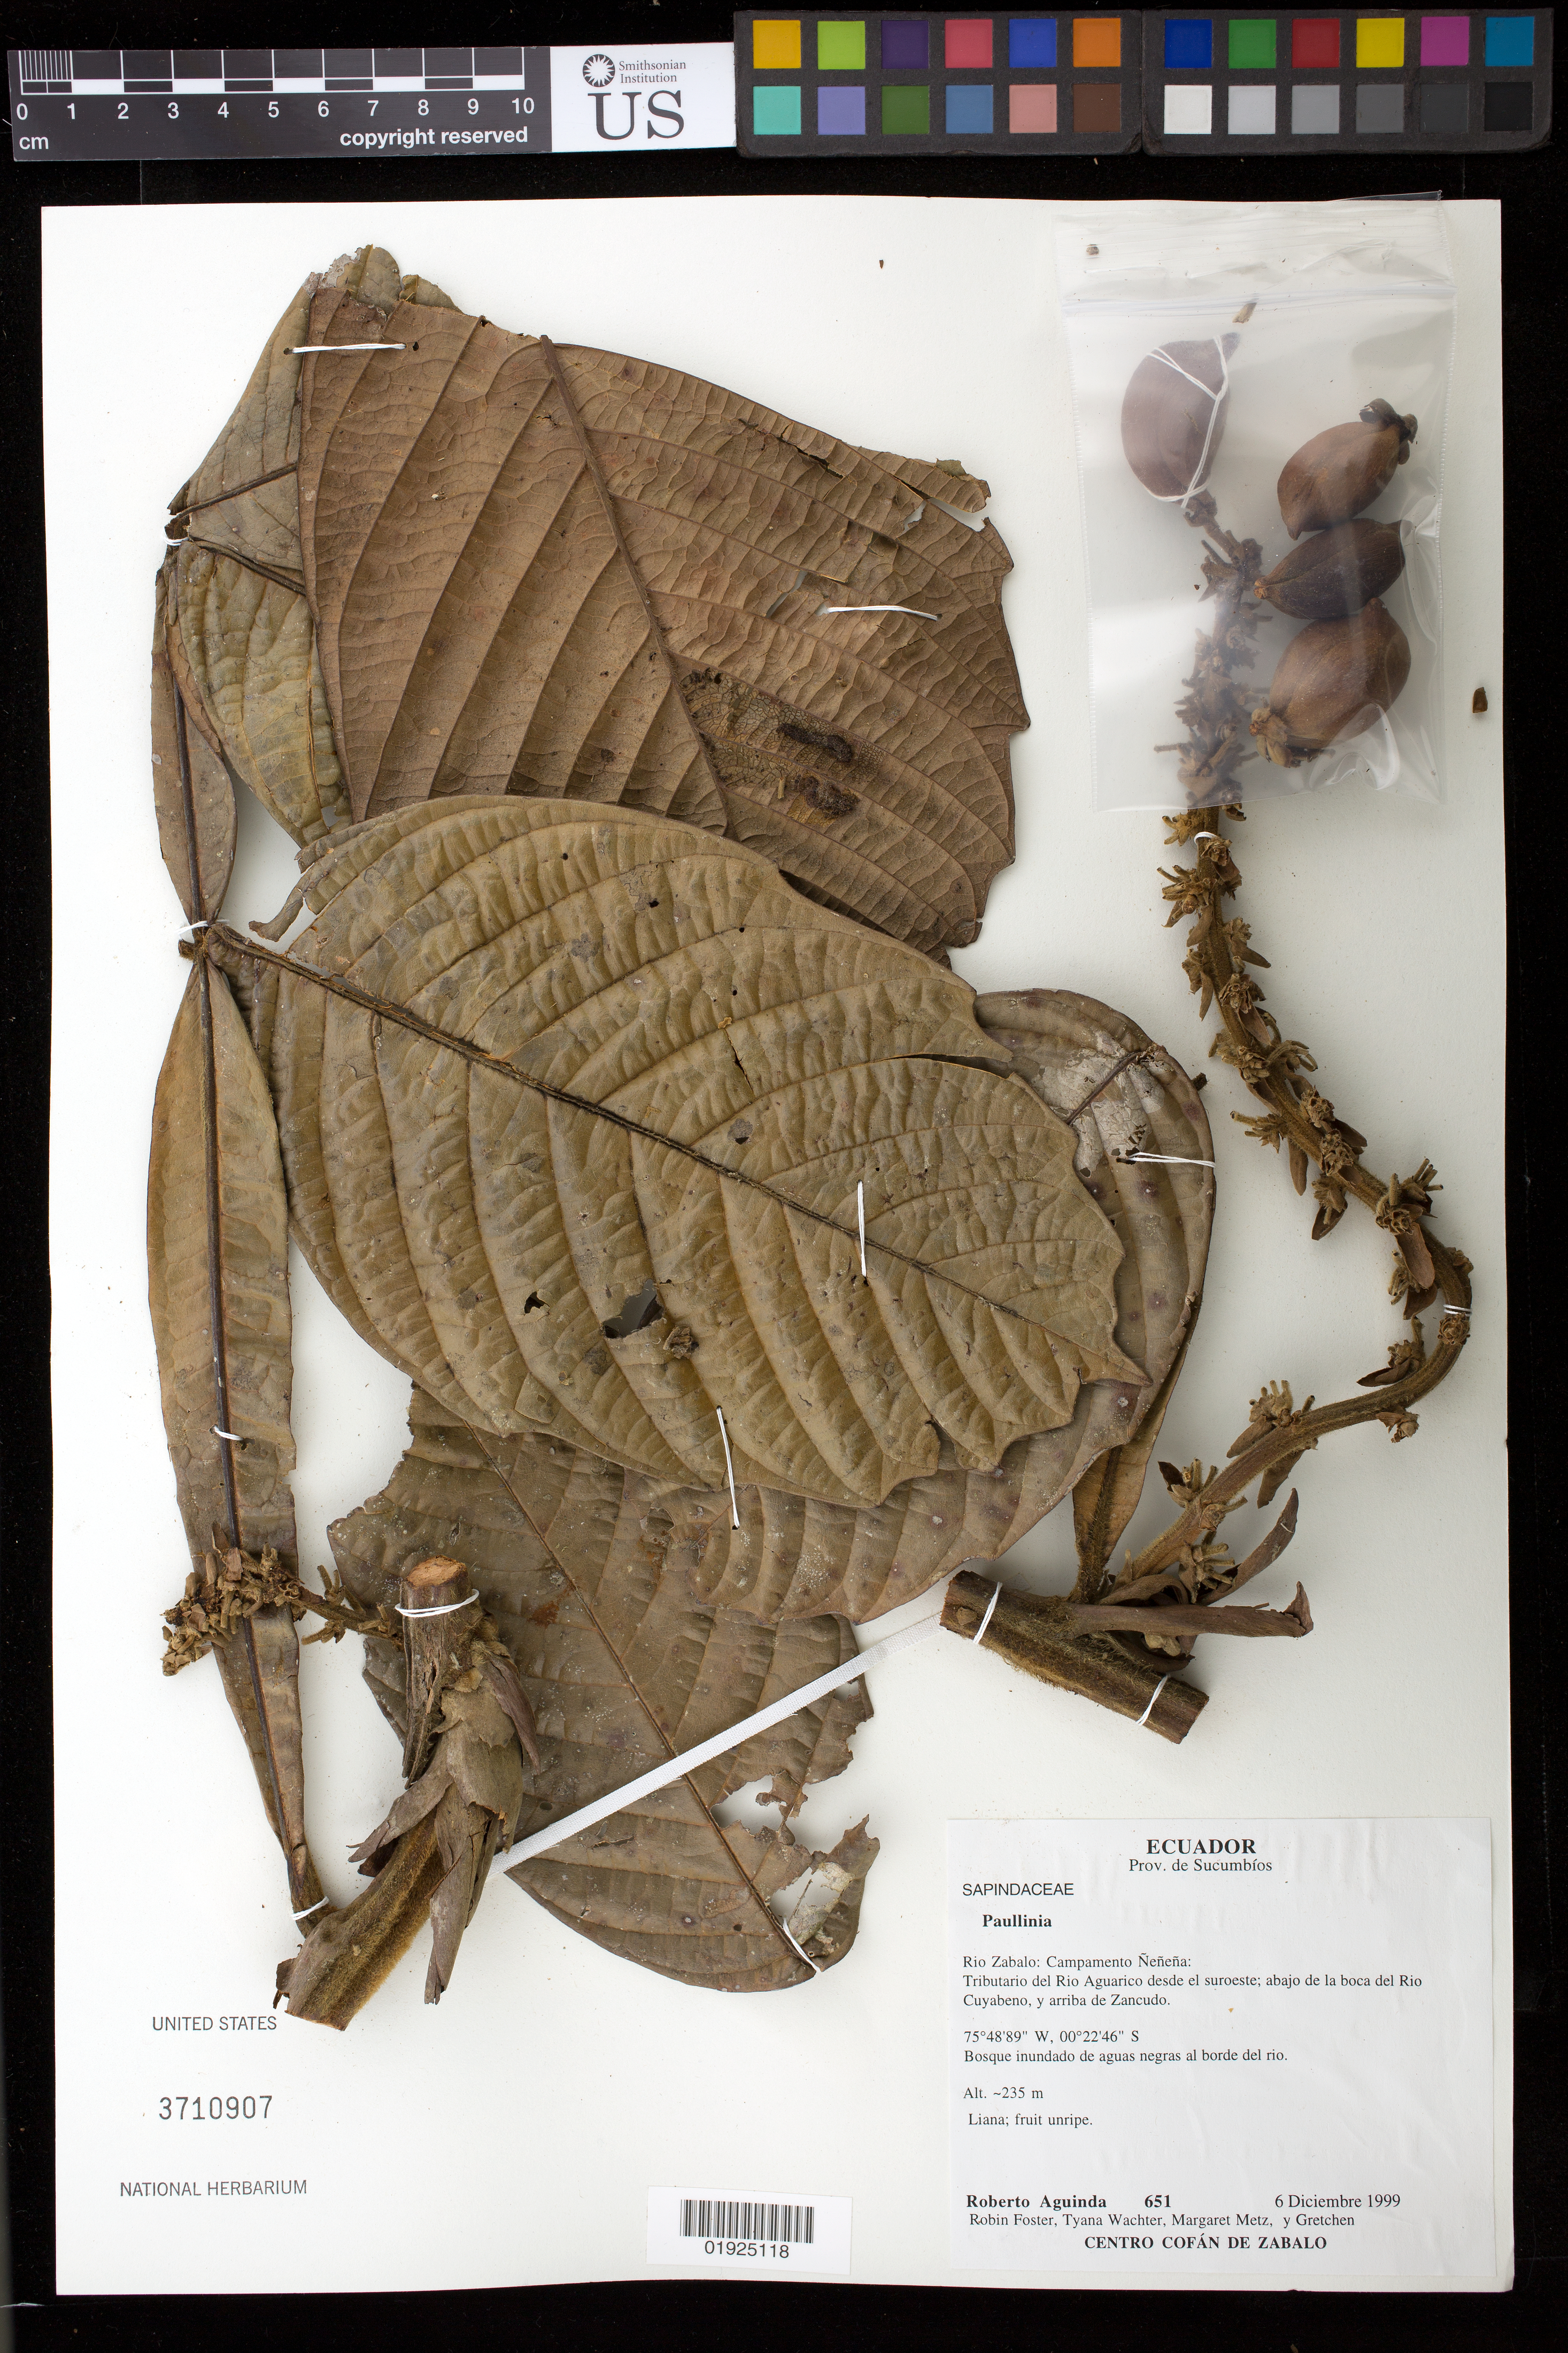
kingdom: Plantae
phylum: Tracheophyta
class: Magnoliopsida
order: Sapindales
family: Sapindaceae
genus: Paullinia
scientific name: Paullinia bracteosa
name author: Radlk.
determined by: Acevedo-Rodriguez, P., (US), Smithsonian Institution - National Museum of Natural History (UNITED STATES)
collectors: R. Aguinda, R. B. Foster, T. Wachter & M. Metz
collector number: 651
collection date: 1999-12-06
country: Ecuador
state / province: Sucumbios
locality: Rio Zabalo: Campamento Ñeñeña; tributario del Rio Aguarico desde el suroeste; abajo de la boca del Rio Cuyabeno, y arriba de Zancudo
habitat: Bosque inundado de aguas negras al borde del rio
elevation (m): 235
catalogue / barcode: US 3710907